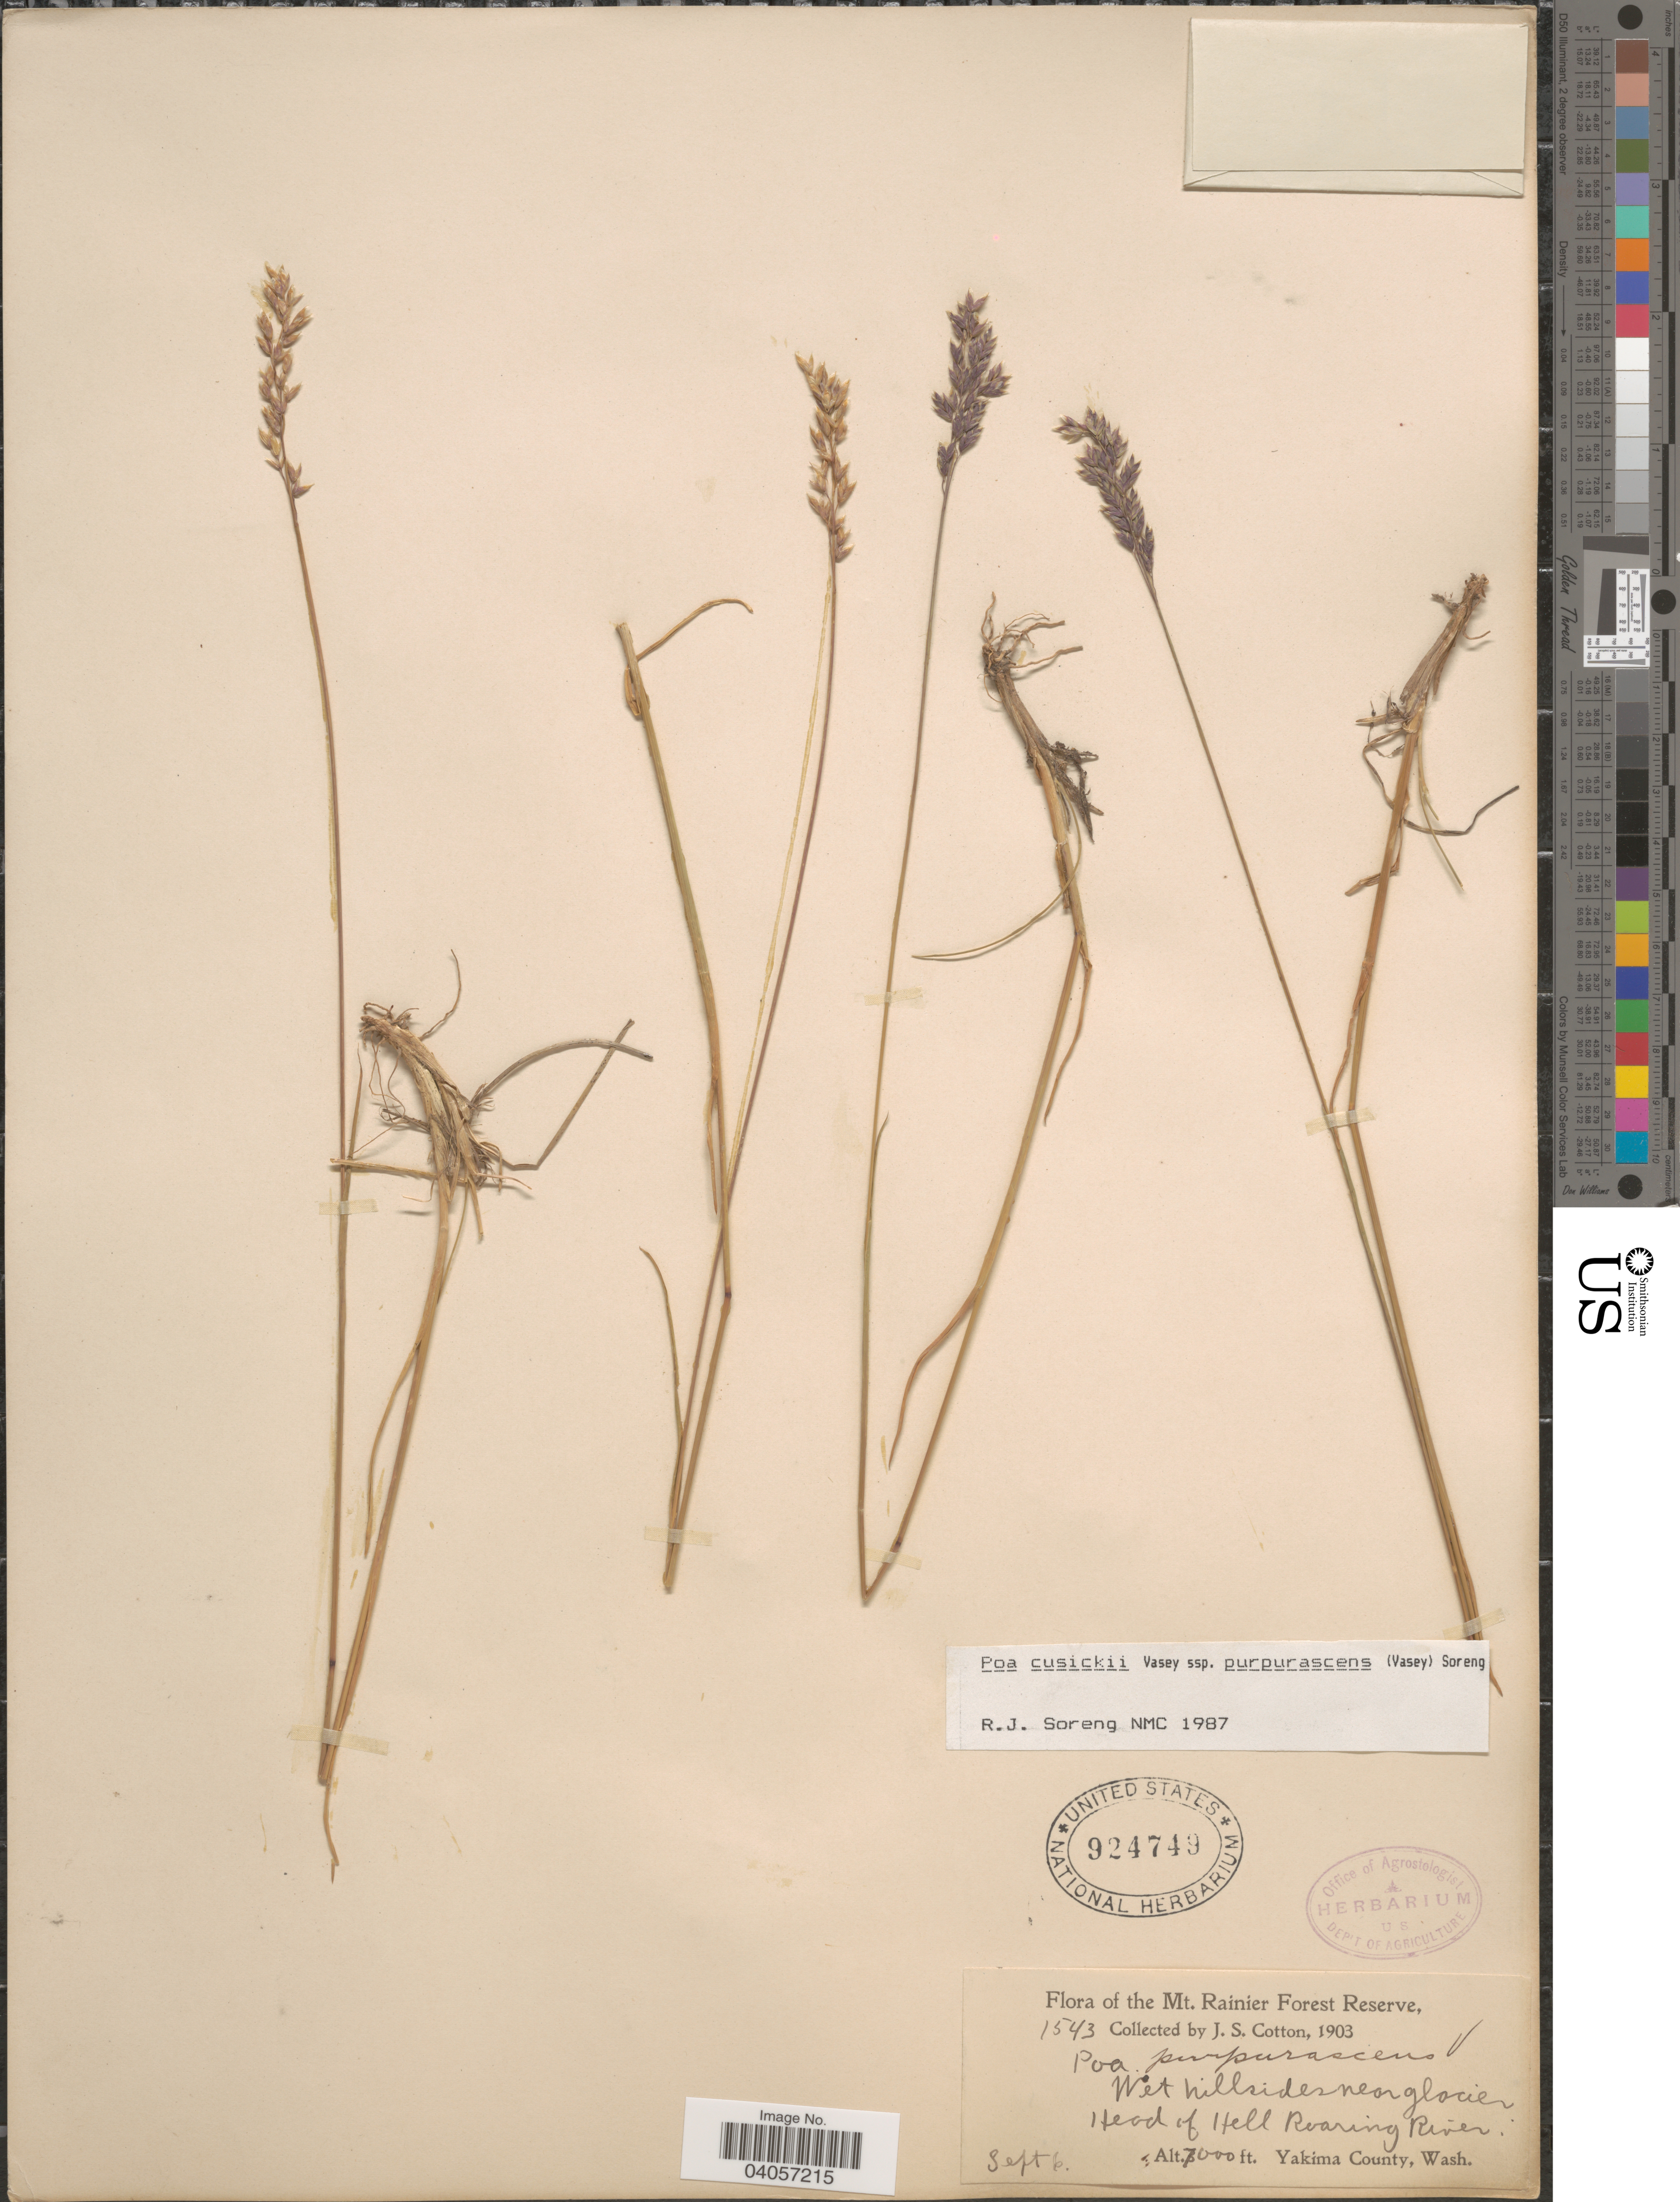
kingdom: Plantae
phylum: Tracheophyta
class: Liliopsida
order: Poales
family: Poaceae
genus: Poa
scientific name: Poa cusickii subsp. purpurascens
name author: (Vasey) Soreng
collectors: J. S. Cotton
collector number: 1543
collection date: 1903-09-06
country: United States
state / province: Washington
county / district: Yakima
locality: Mt. Rainier Forest Reserve. Wet hillsides near glacier Head of Hell Roaring River. Yakima County.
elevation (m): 2134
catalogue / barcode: US 924749